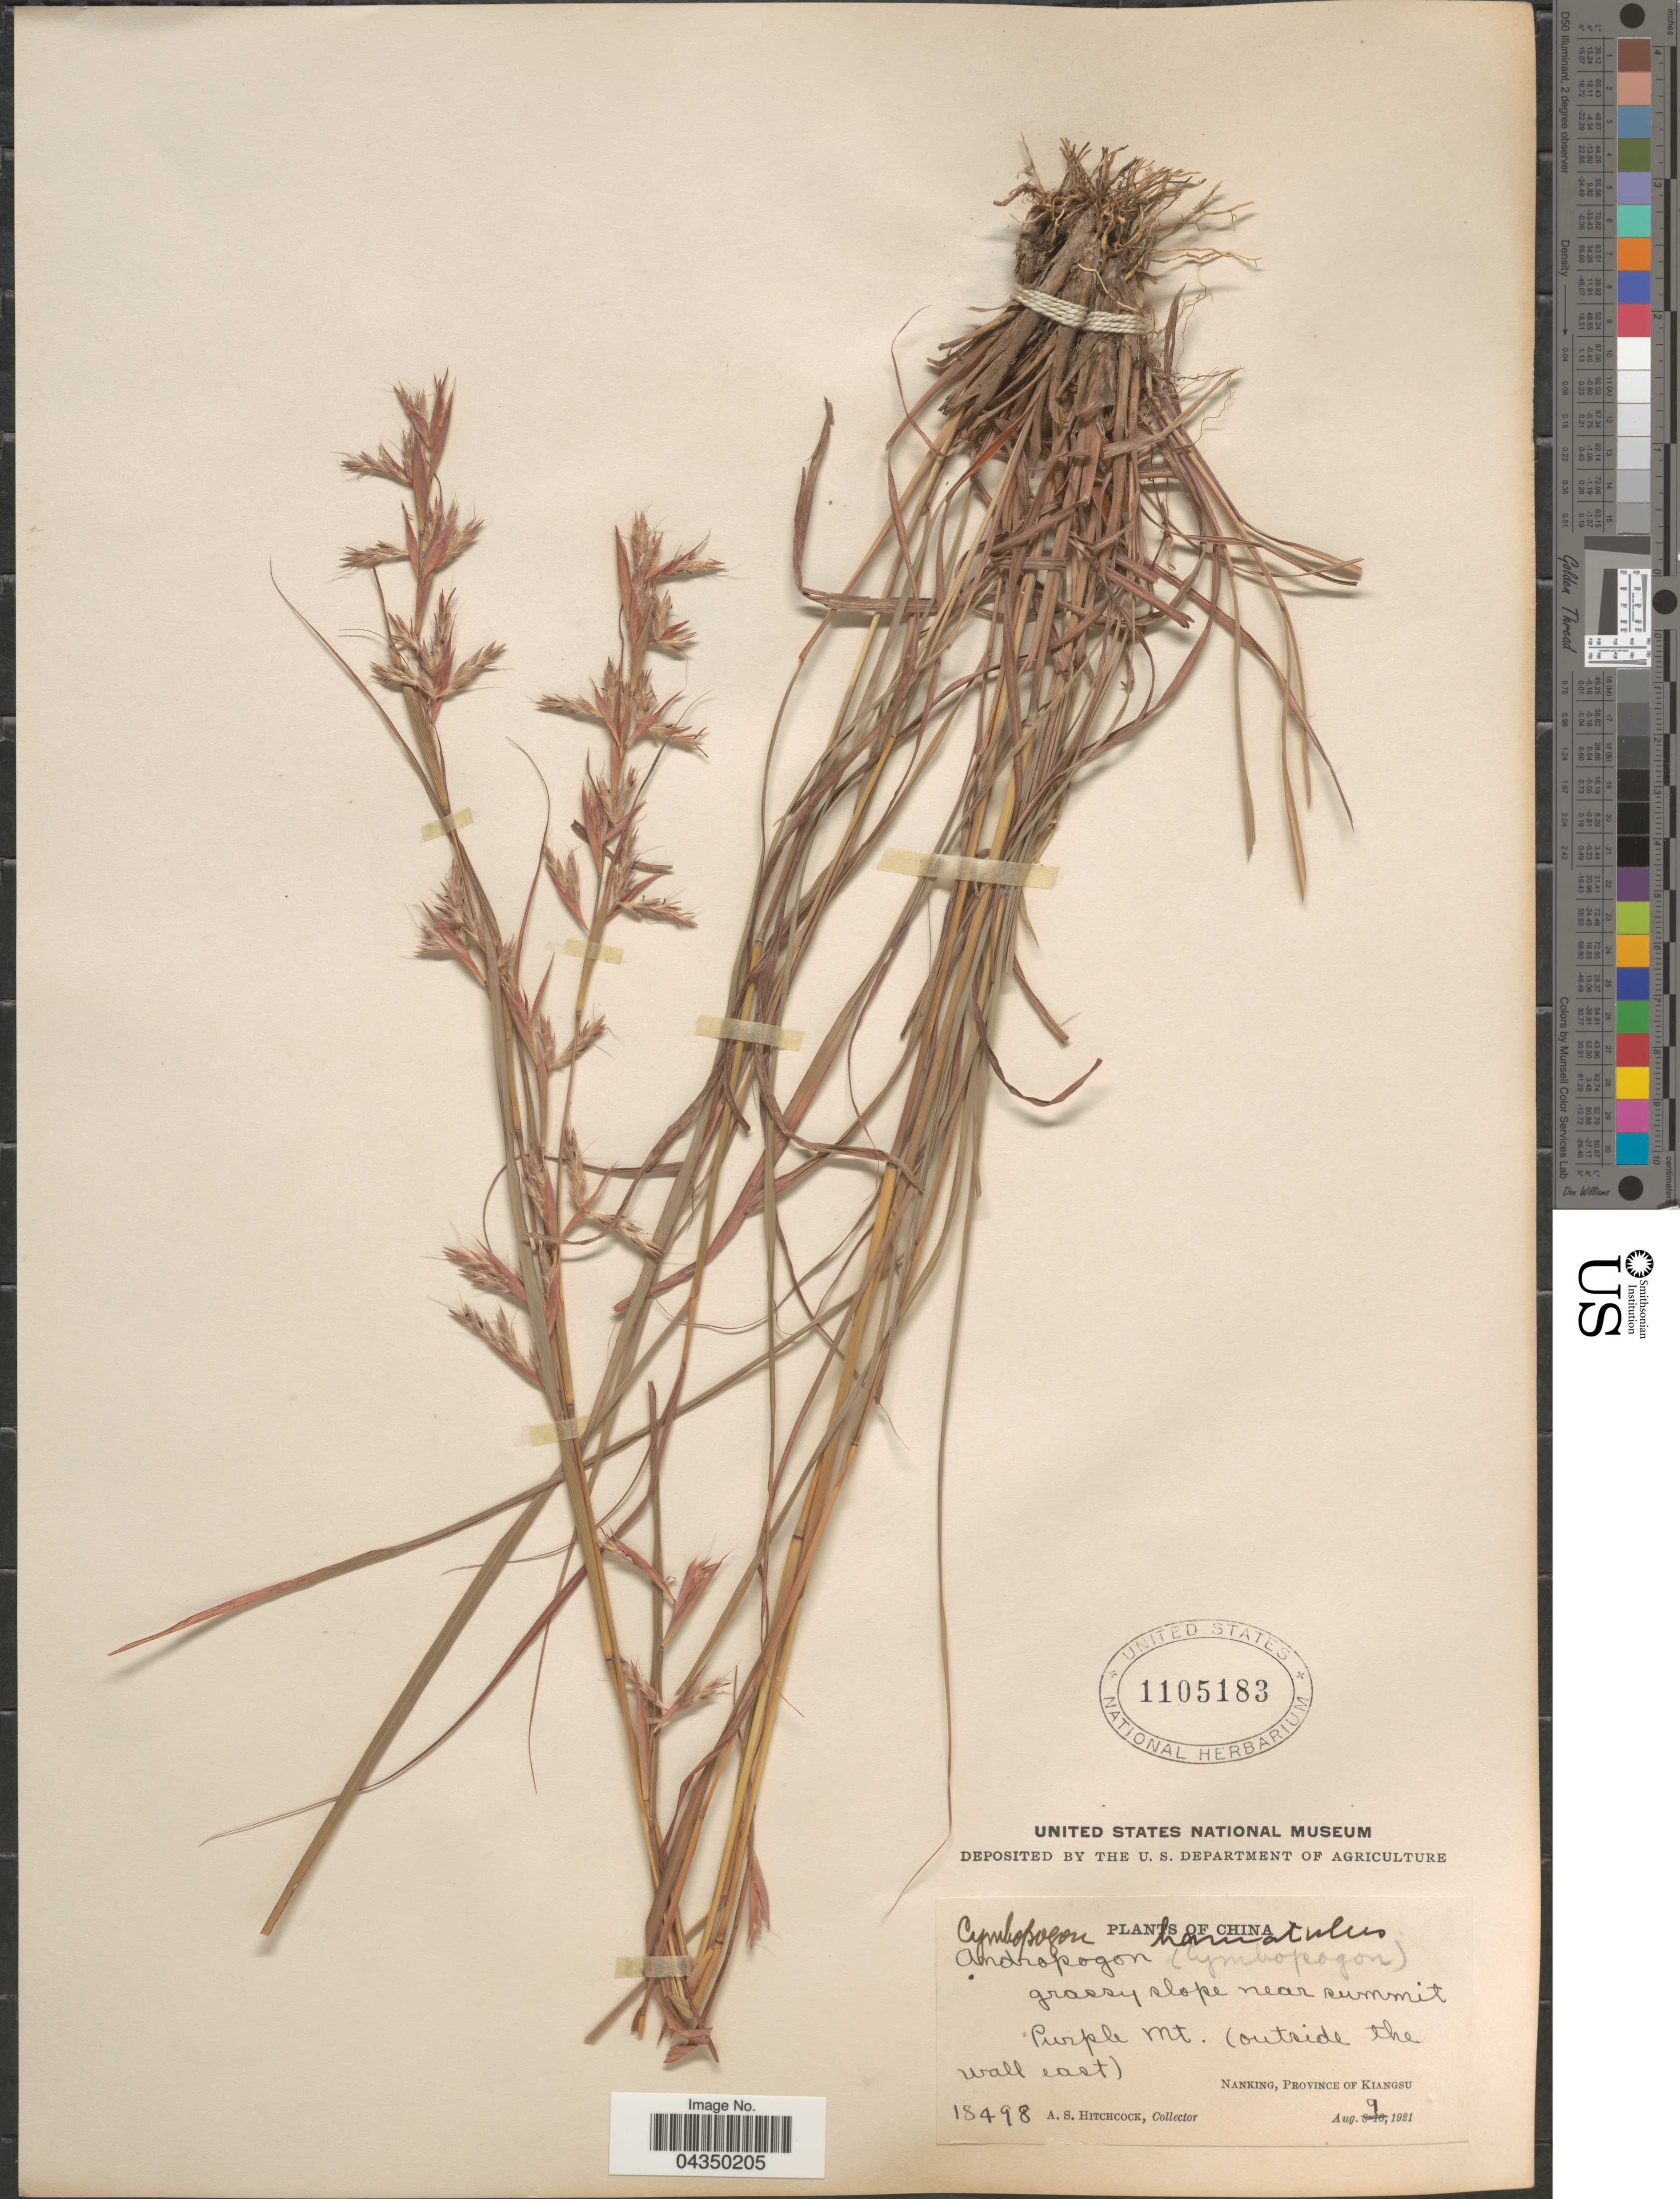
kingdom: Plantae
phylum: Tracheophyta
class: Liliopsida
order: Poales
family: Poaceae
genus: Cymbopogon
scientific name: Cymbopogon tortilis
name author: (J. Presl) A. Camus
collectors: A. S. Hitchcock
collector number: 18498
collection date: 1921-08-09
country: China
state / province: Jiangsu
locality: Grassy slope near summit Purple Mt. (outside the wall east). Nanking, Province of Kiangsu.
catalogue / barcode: US 1105183